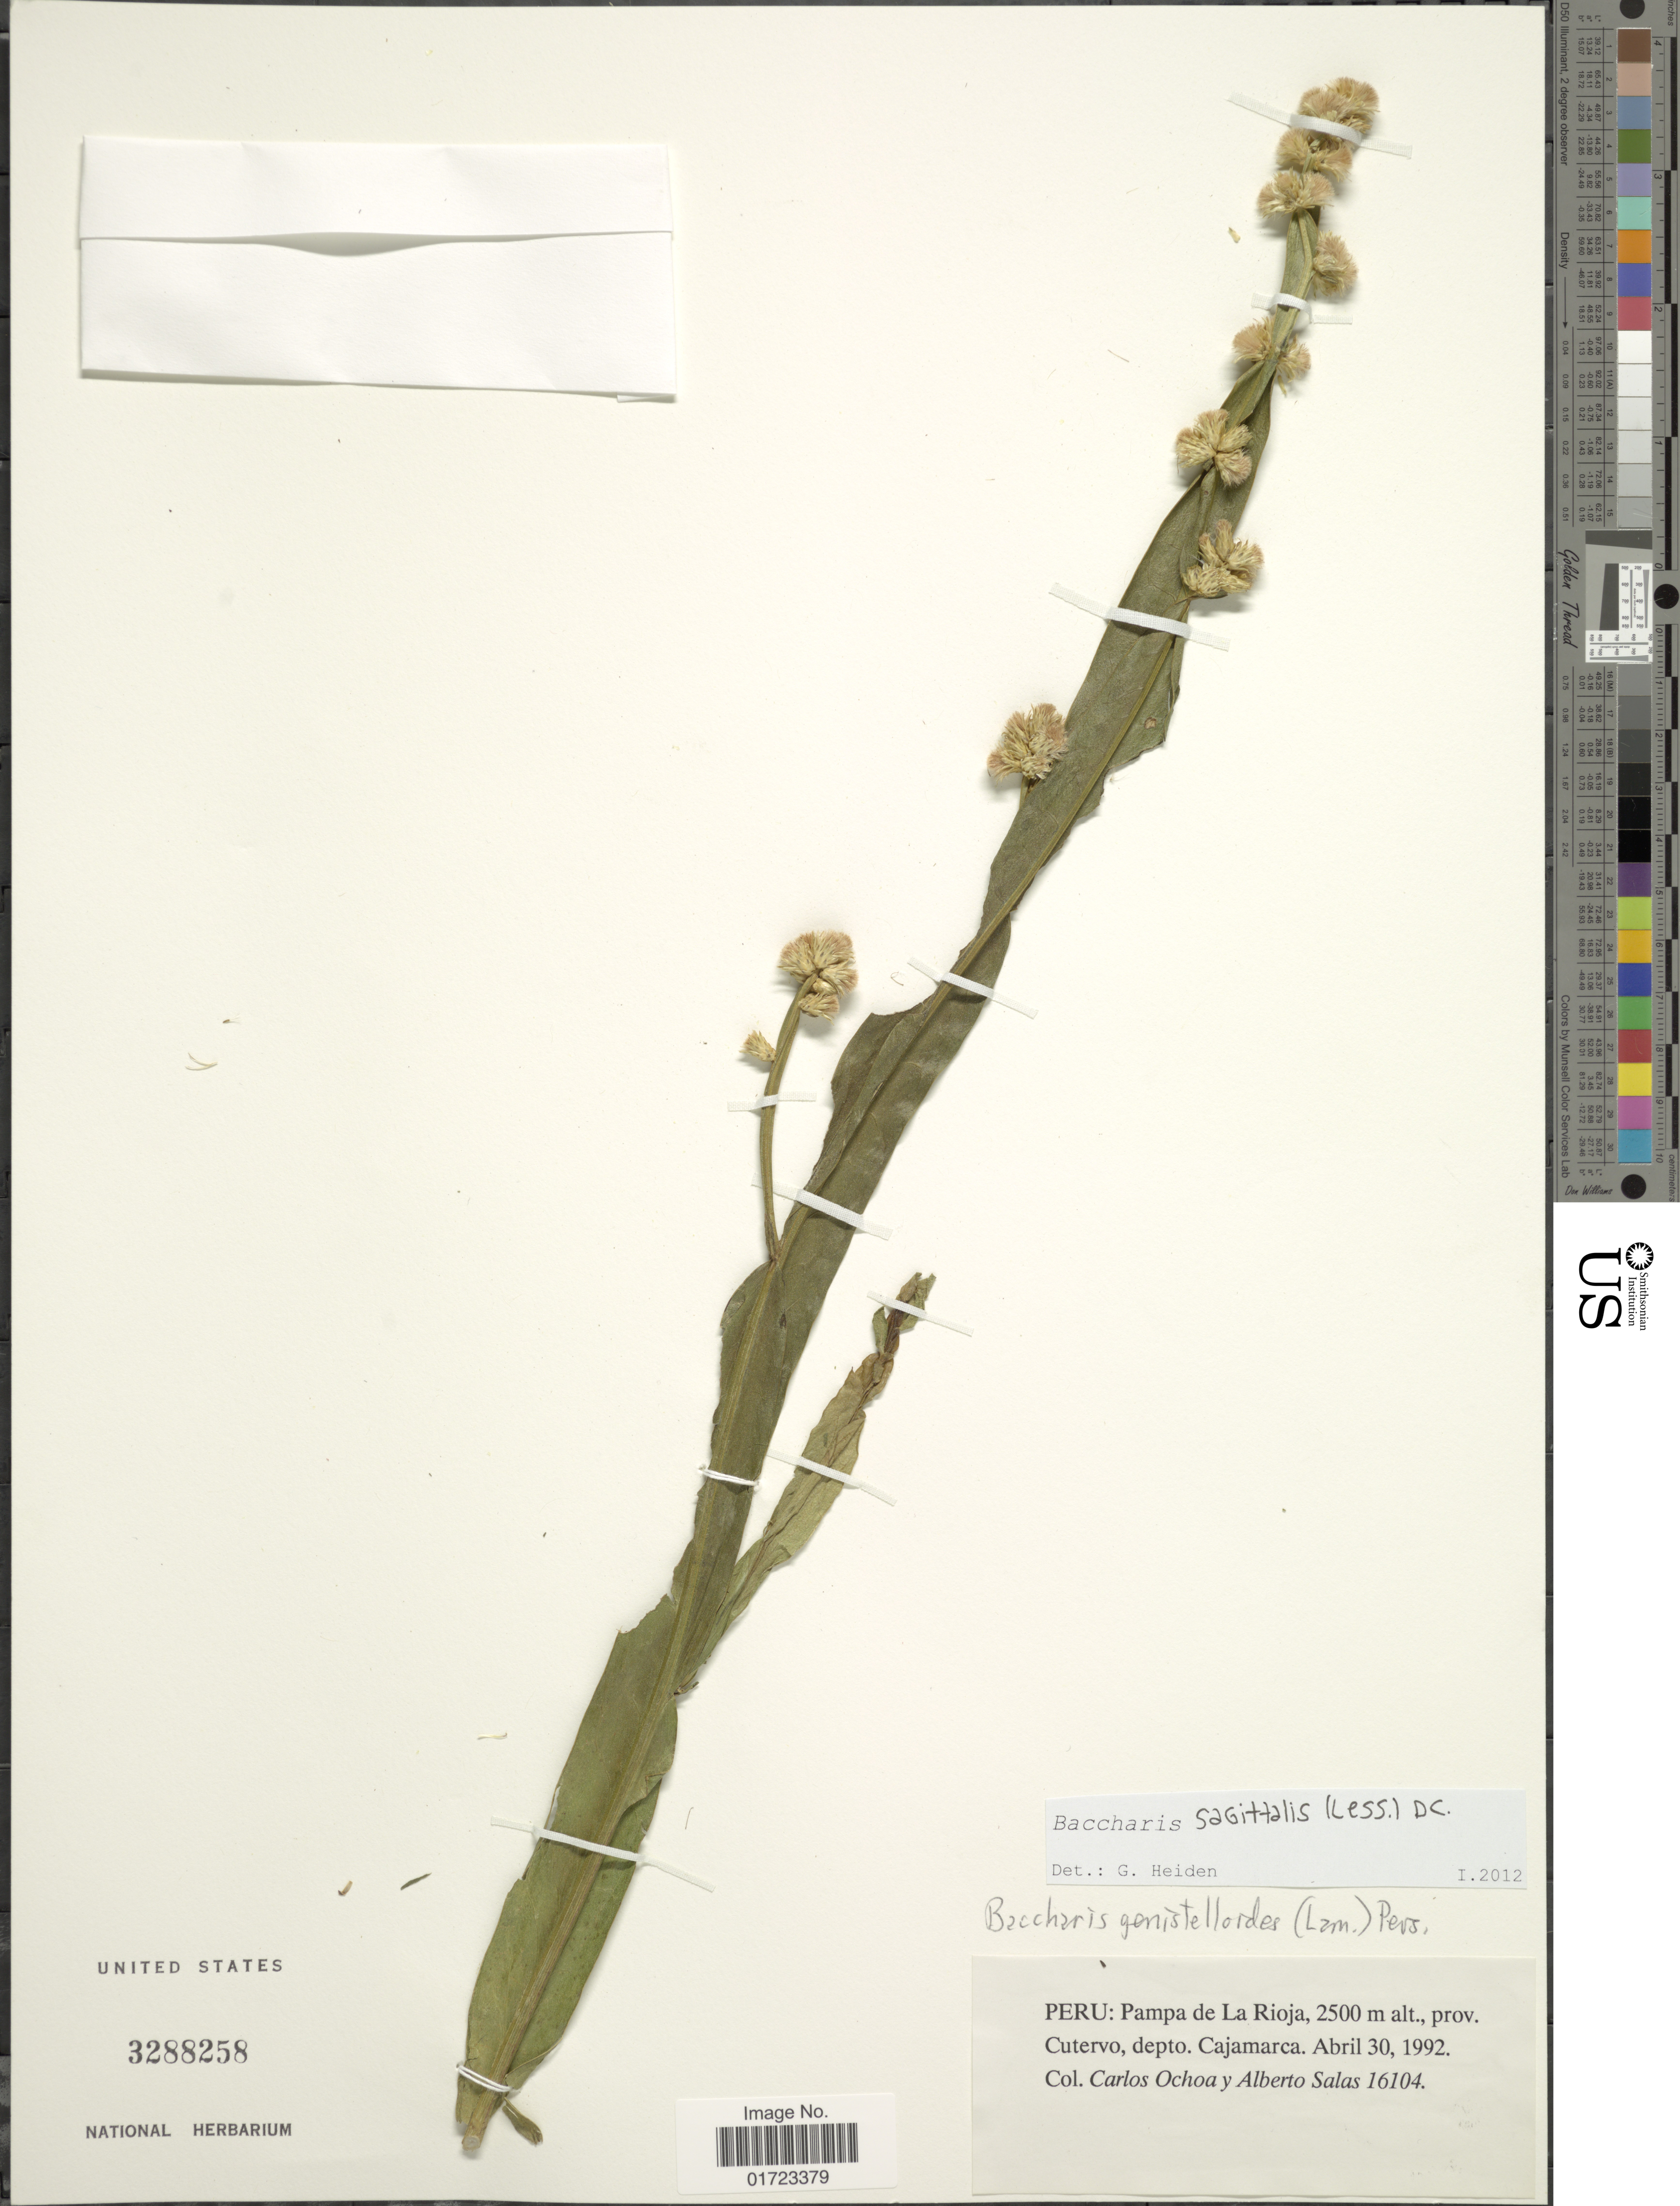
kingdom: Plantae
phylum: Tracheophyta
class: Magnoliopsida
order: Asterales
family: Asteraceae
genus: Baccharis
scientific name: Baccharis sagittalis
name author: (Less.) DC.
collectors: C. Ochoa & A. Salas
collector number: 16104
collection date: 1992-04-30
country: Peru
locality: Peru: Pampa de La Roja. Cutervo, depto. Cajamarca.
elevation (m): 2500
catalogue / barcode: US 3288258